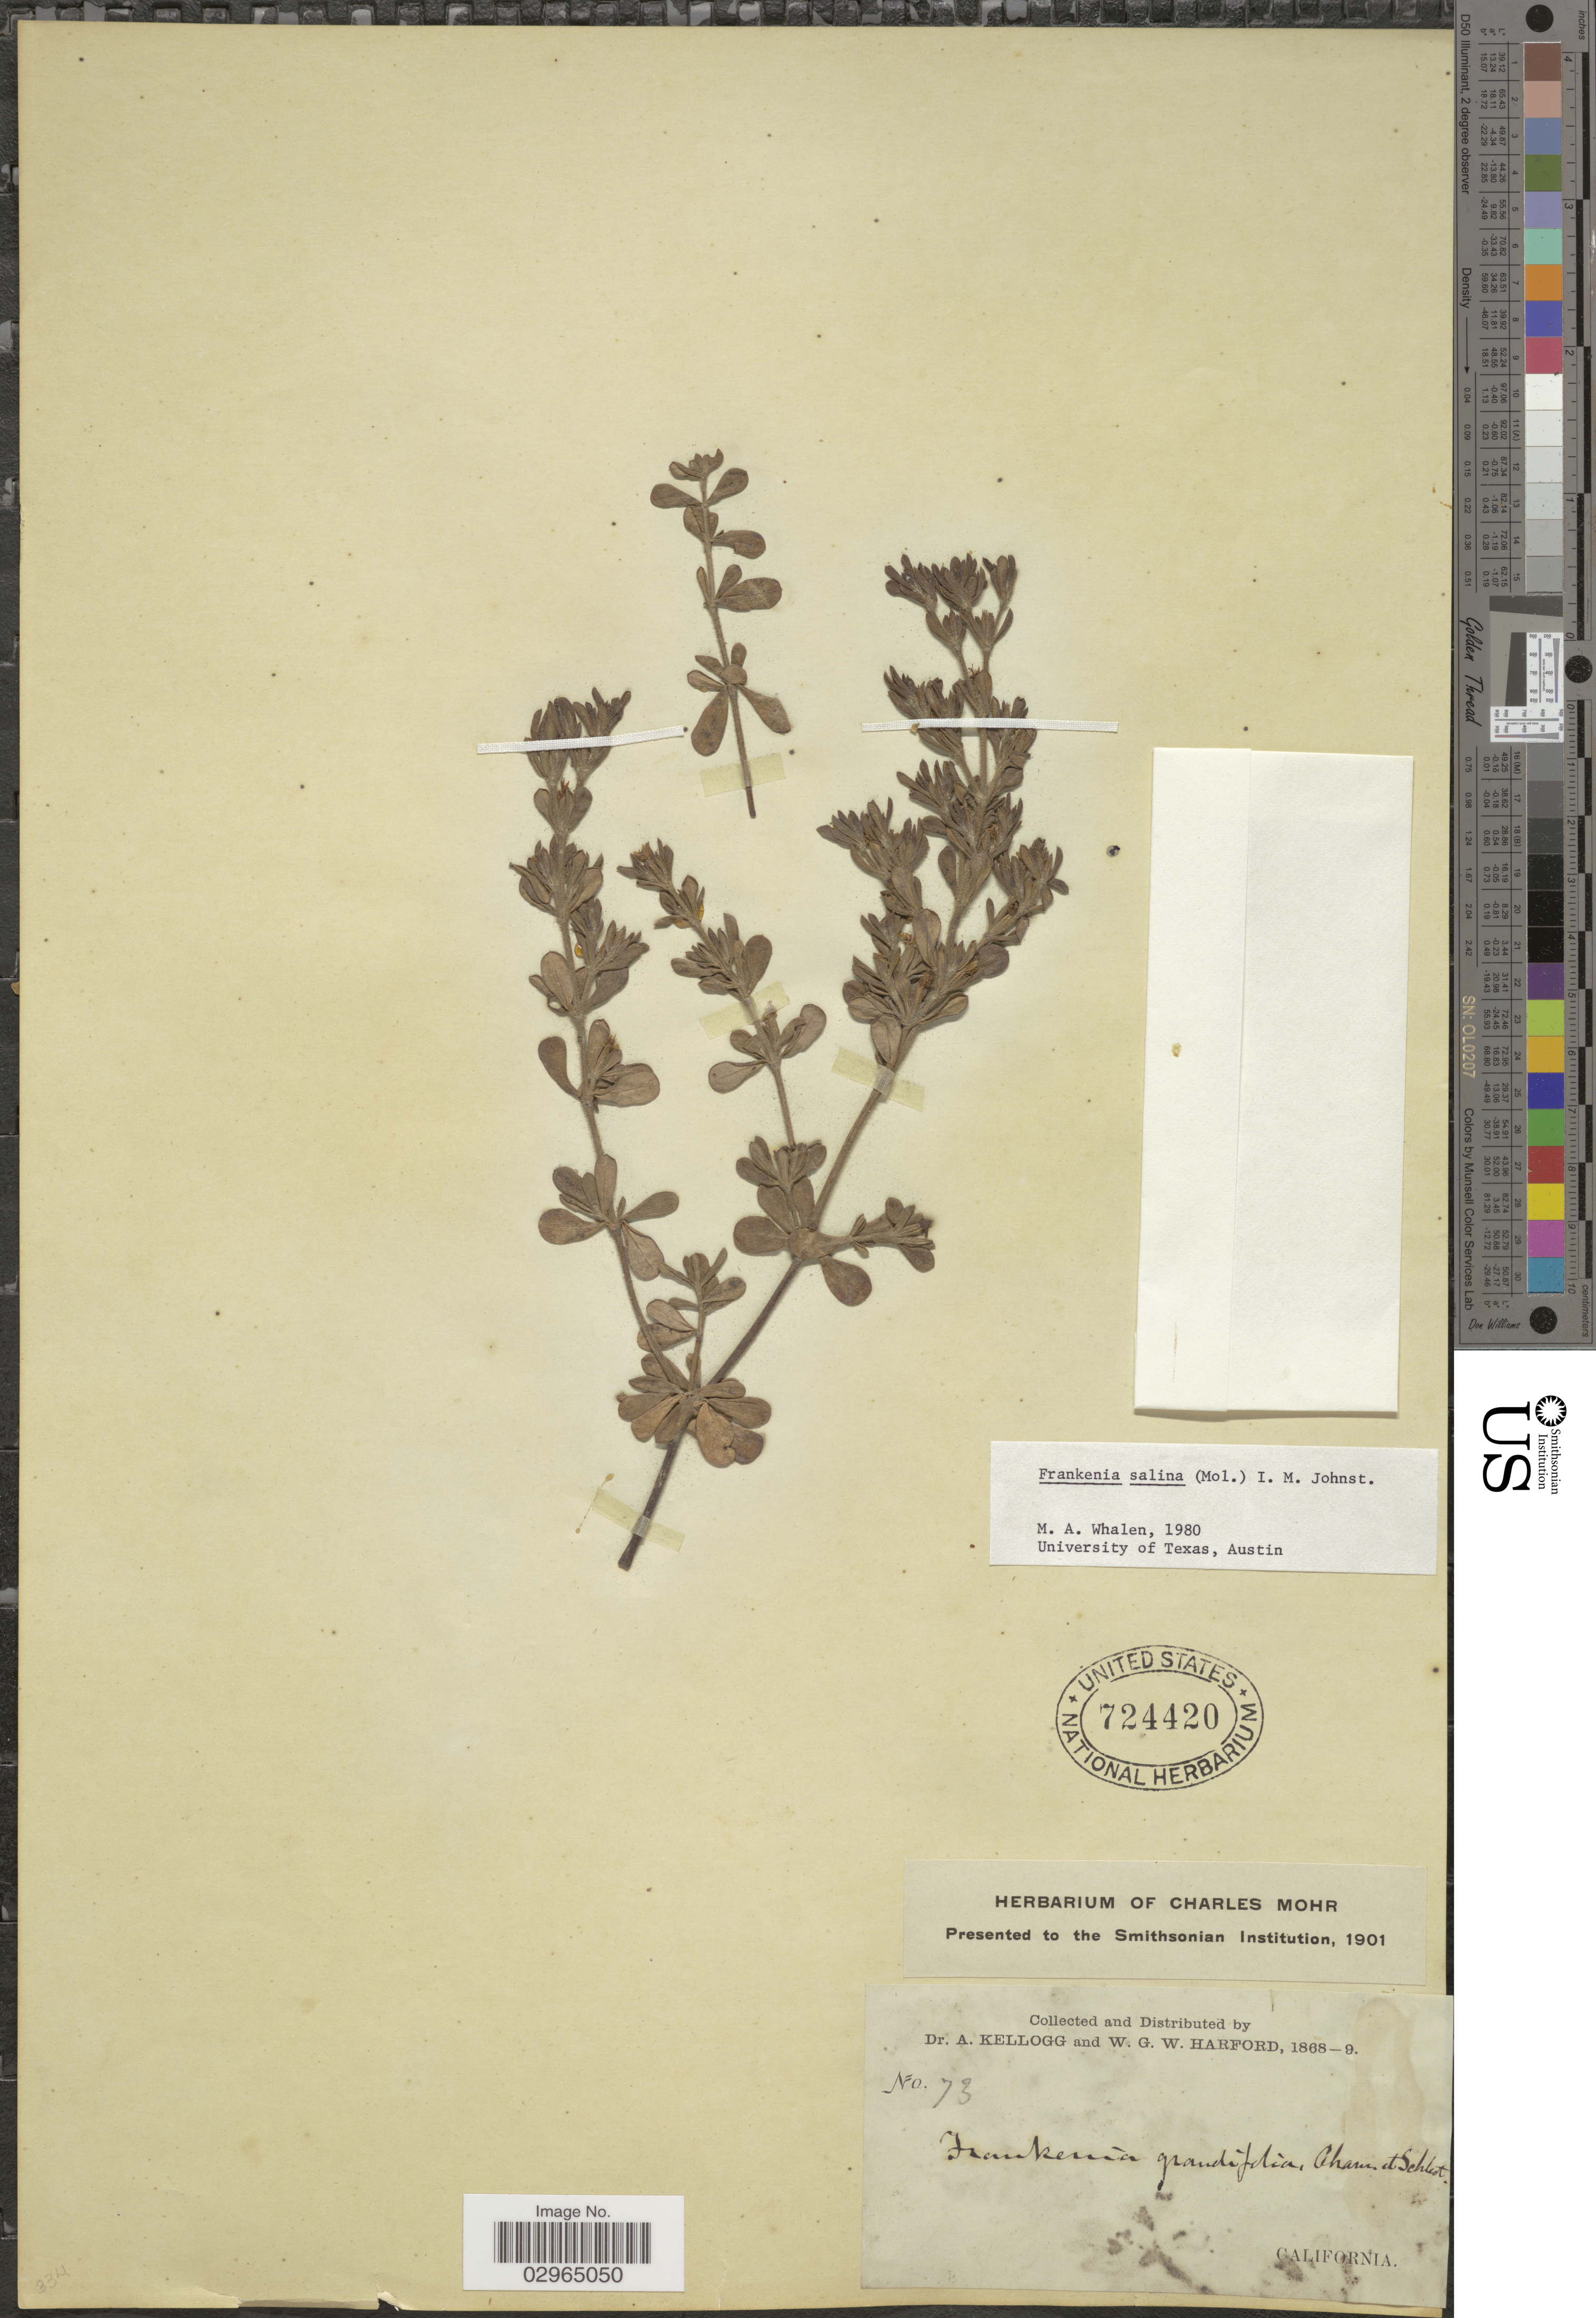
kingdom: Plantae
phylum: Tracheophyta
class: Magnoliopsida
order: Caryophyllales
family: Frankeniaceae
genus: Frankenia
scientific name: Frankenia salina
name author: (Molina) I.M. Johnst.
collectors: A. Kellogg & W. G. W. Harford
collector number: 73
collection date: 1868/1869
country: United States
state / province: California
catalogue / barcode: US 724420